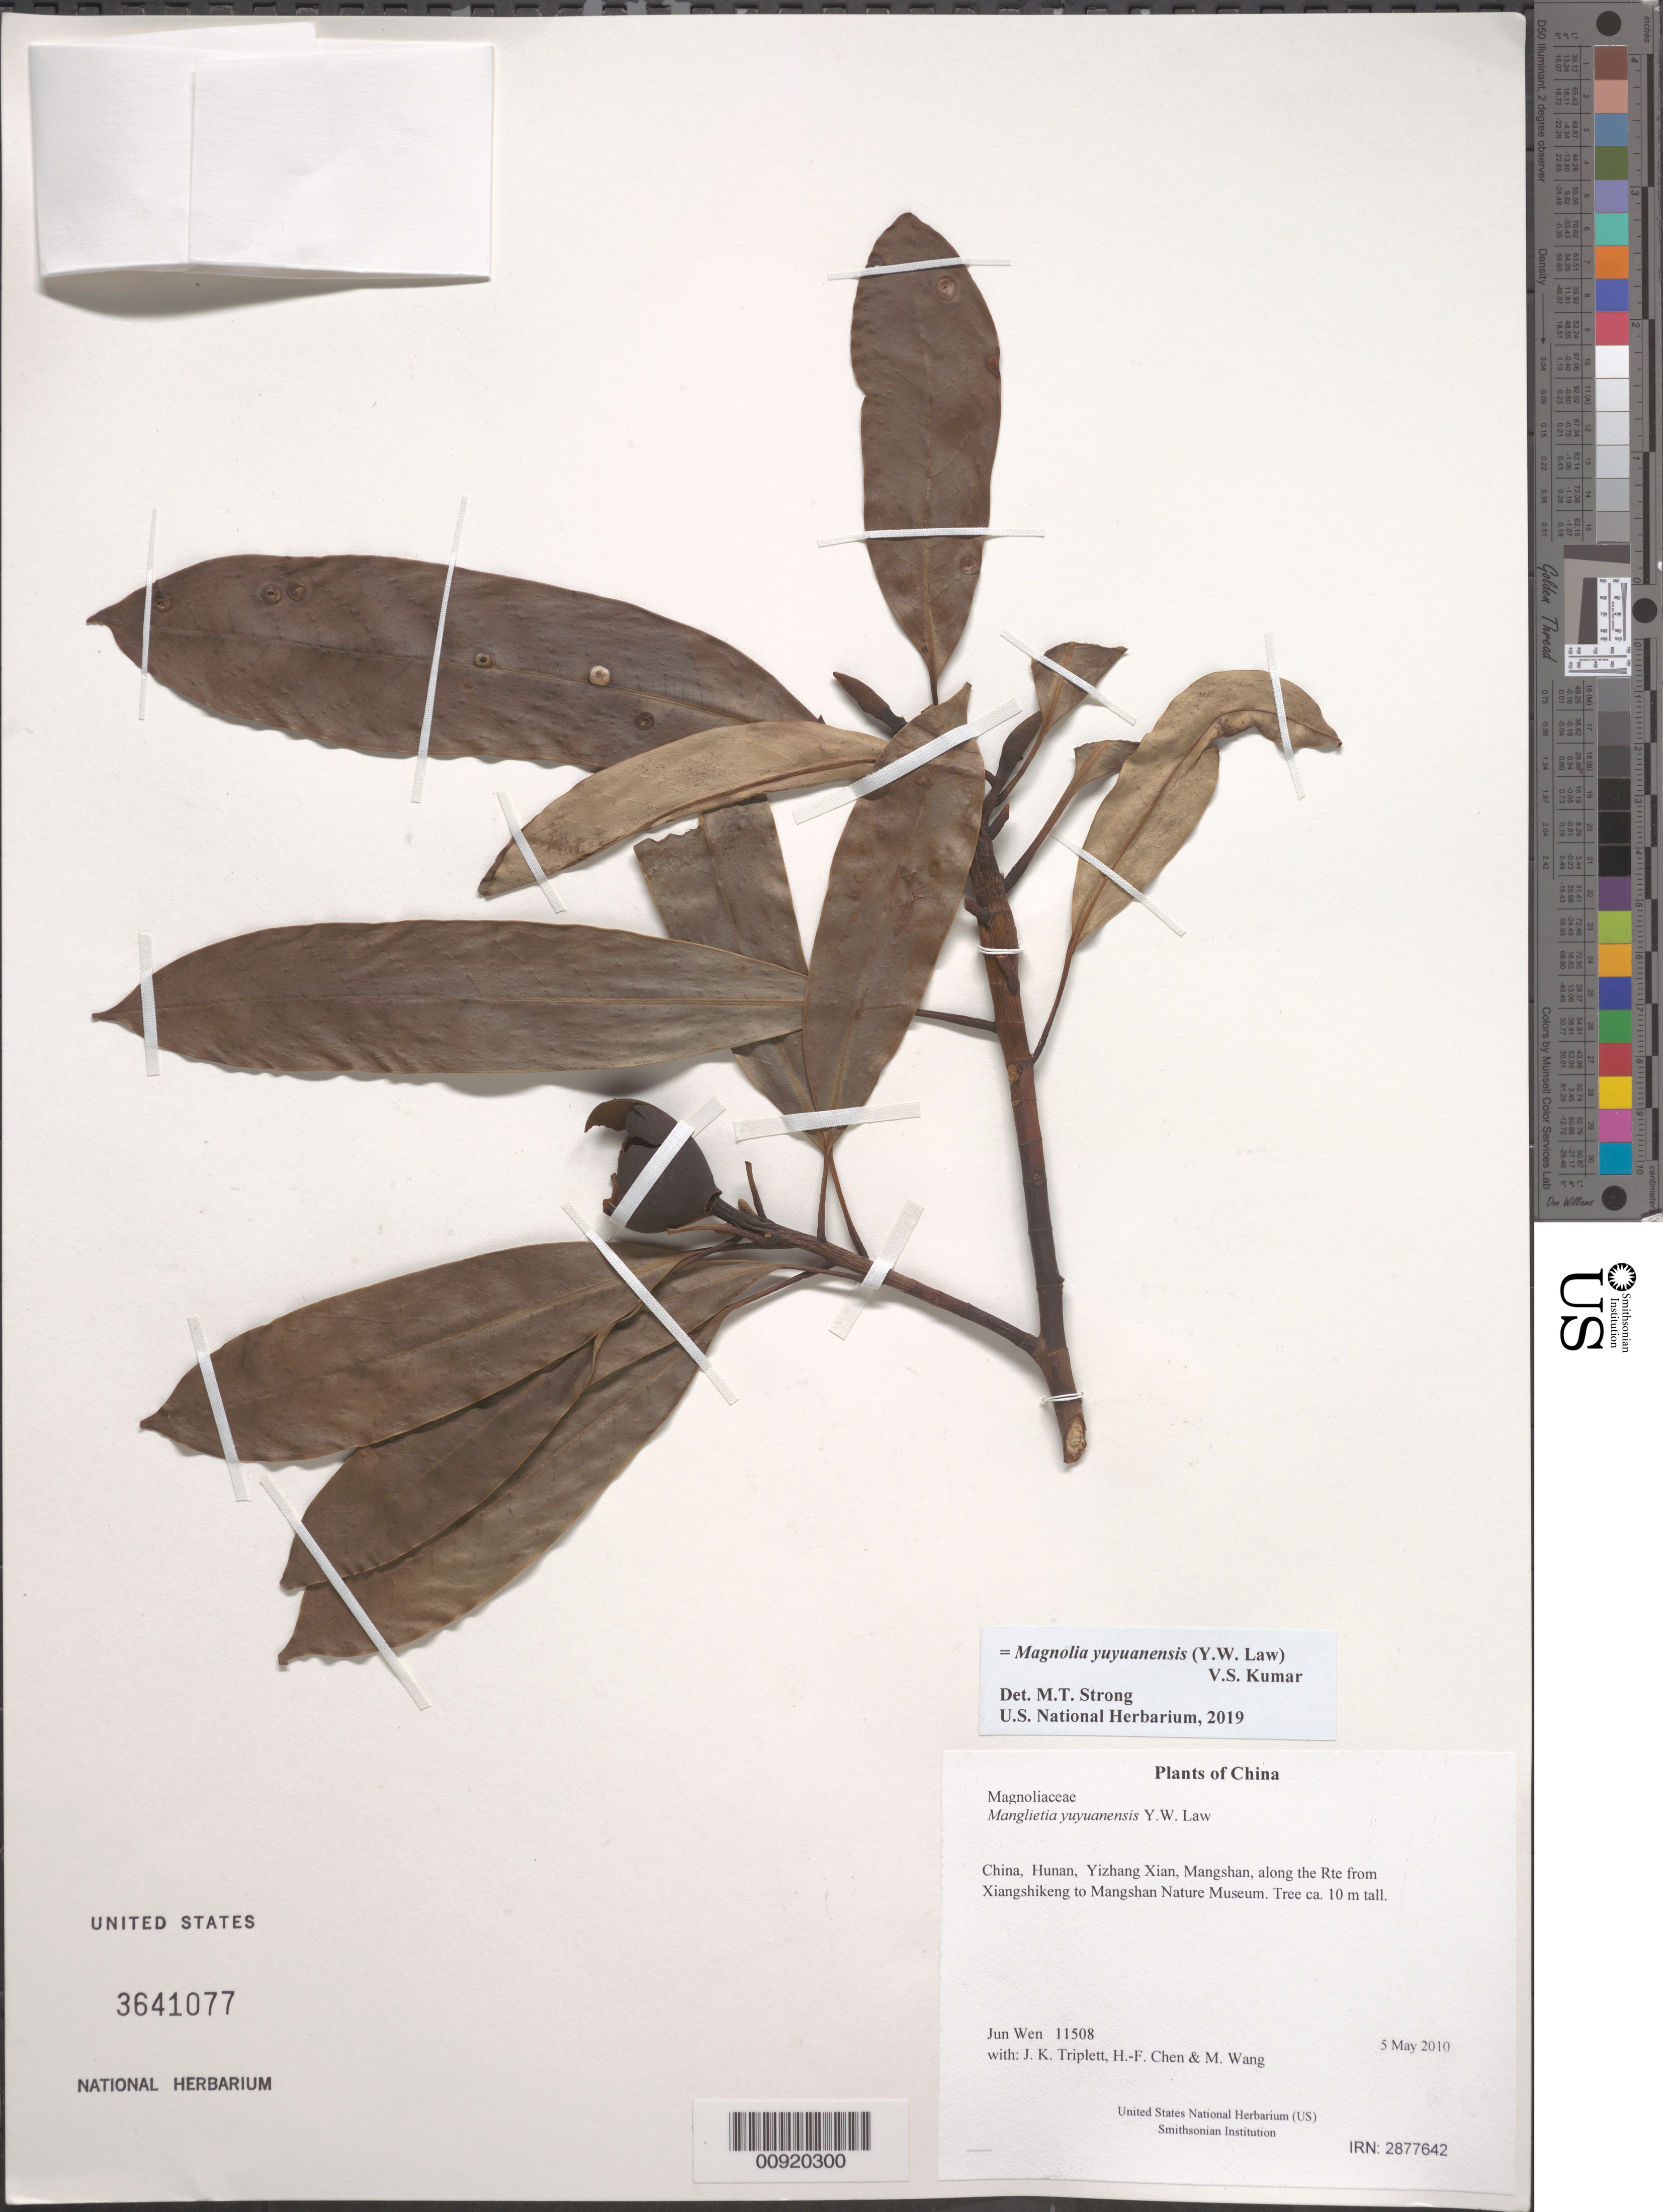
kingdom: Plantae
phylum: Tracheophyta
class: Magnoliopsida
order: Magnoliales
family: Magnoliaceae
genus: Magnolia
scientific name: Magnolia yuyuanensis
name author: (Y.W. Law) V.S. Kumar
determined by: Strong, Mark T., (BOT), Smithsonian Institution - National Museum of Natural History (UNITED STATES)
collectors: J. Wen, J. K. Triplett, H.-F. Chen & M. Wang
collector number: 11508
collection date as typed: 5 May 2010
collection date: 2010-05-05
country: China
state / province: Hunan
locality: Yizhang Xian, Mangshan, along the Rte from Xiangshikeng to Mangshan Nature Museum.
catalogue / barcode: US 3641077